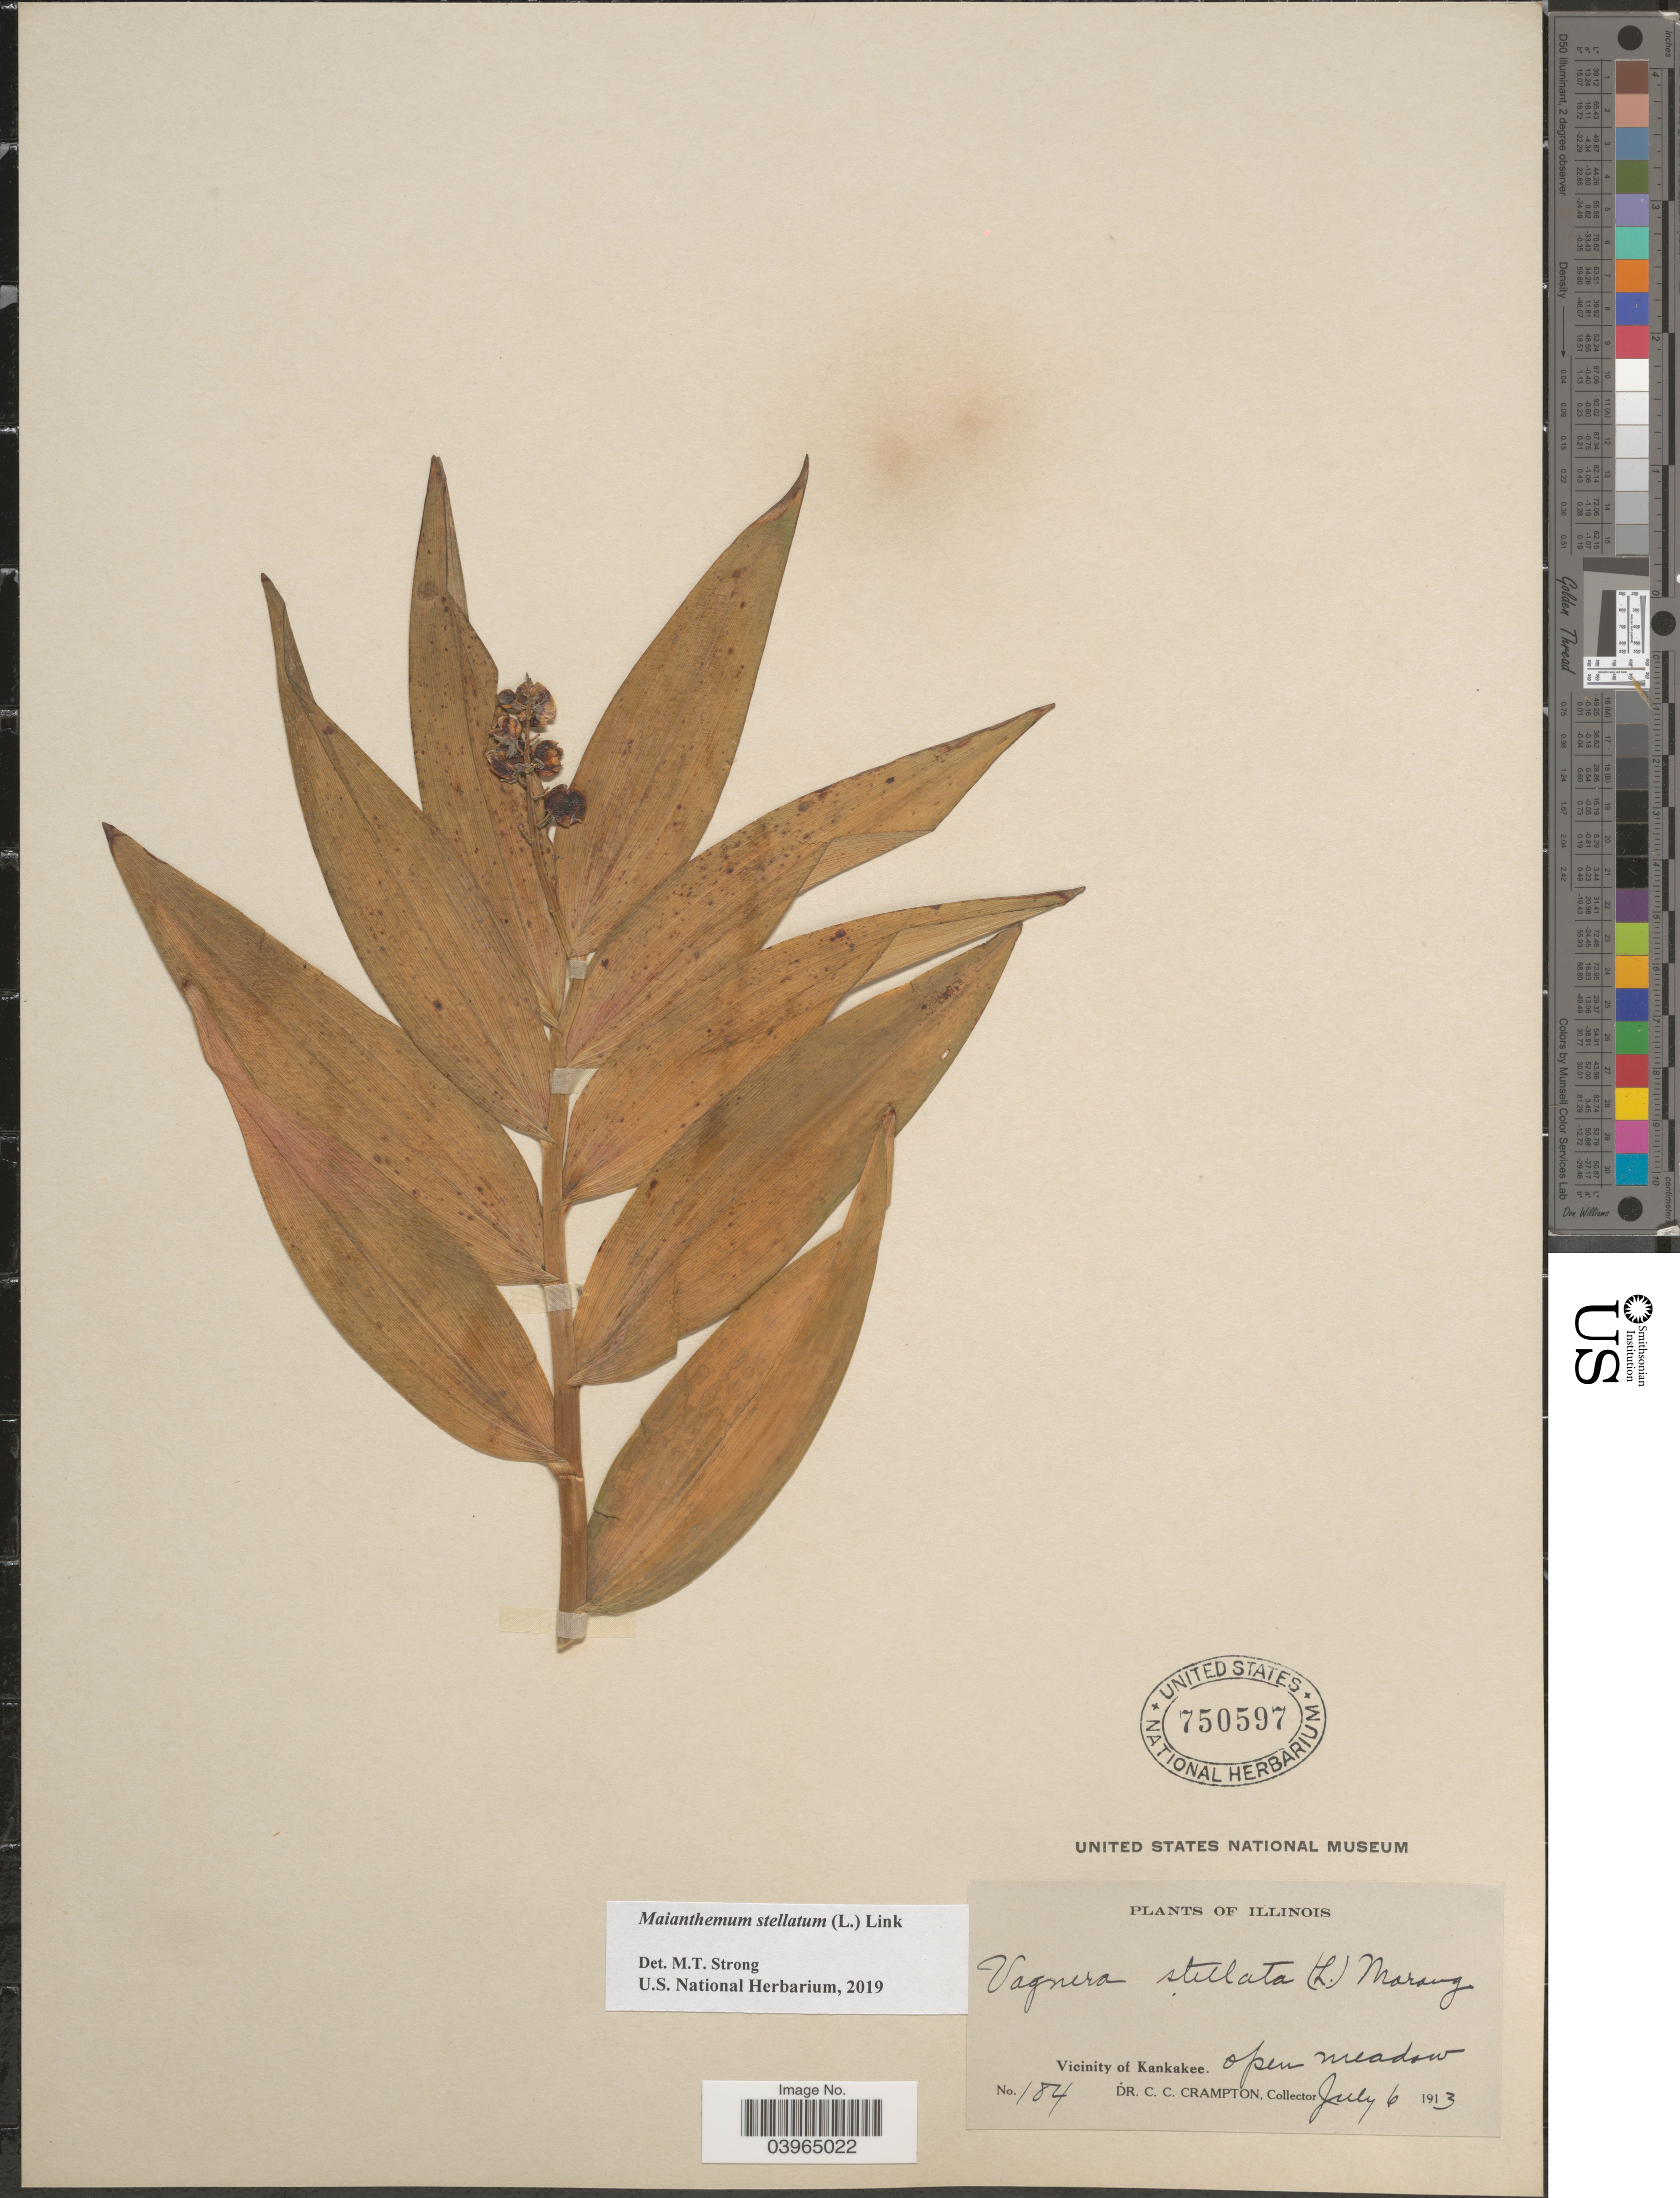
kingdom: Plantae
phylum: Tracheophyta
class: Liliopsida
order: Asparagales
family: Asparagaceae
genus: Maianthemum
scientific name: Maianthemum stellatum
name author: (L.) Link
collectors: C. Crampton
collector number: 184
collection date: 1913-07-06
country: United States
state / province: Illinois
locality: Vicinity of Kankakee. Open meadow.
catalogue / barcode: US 750597